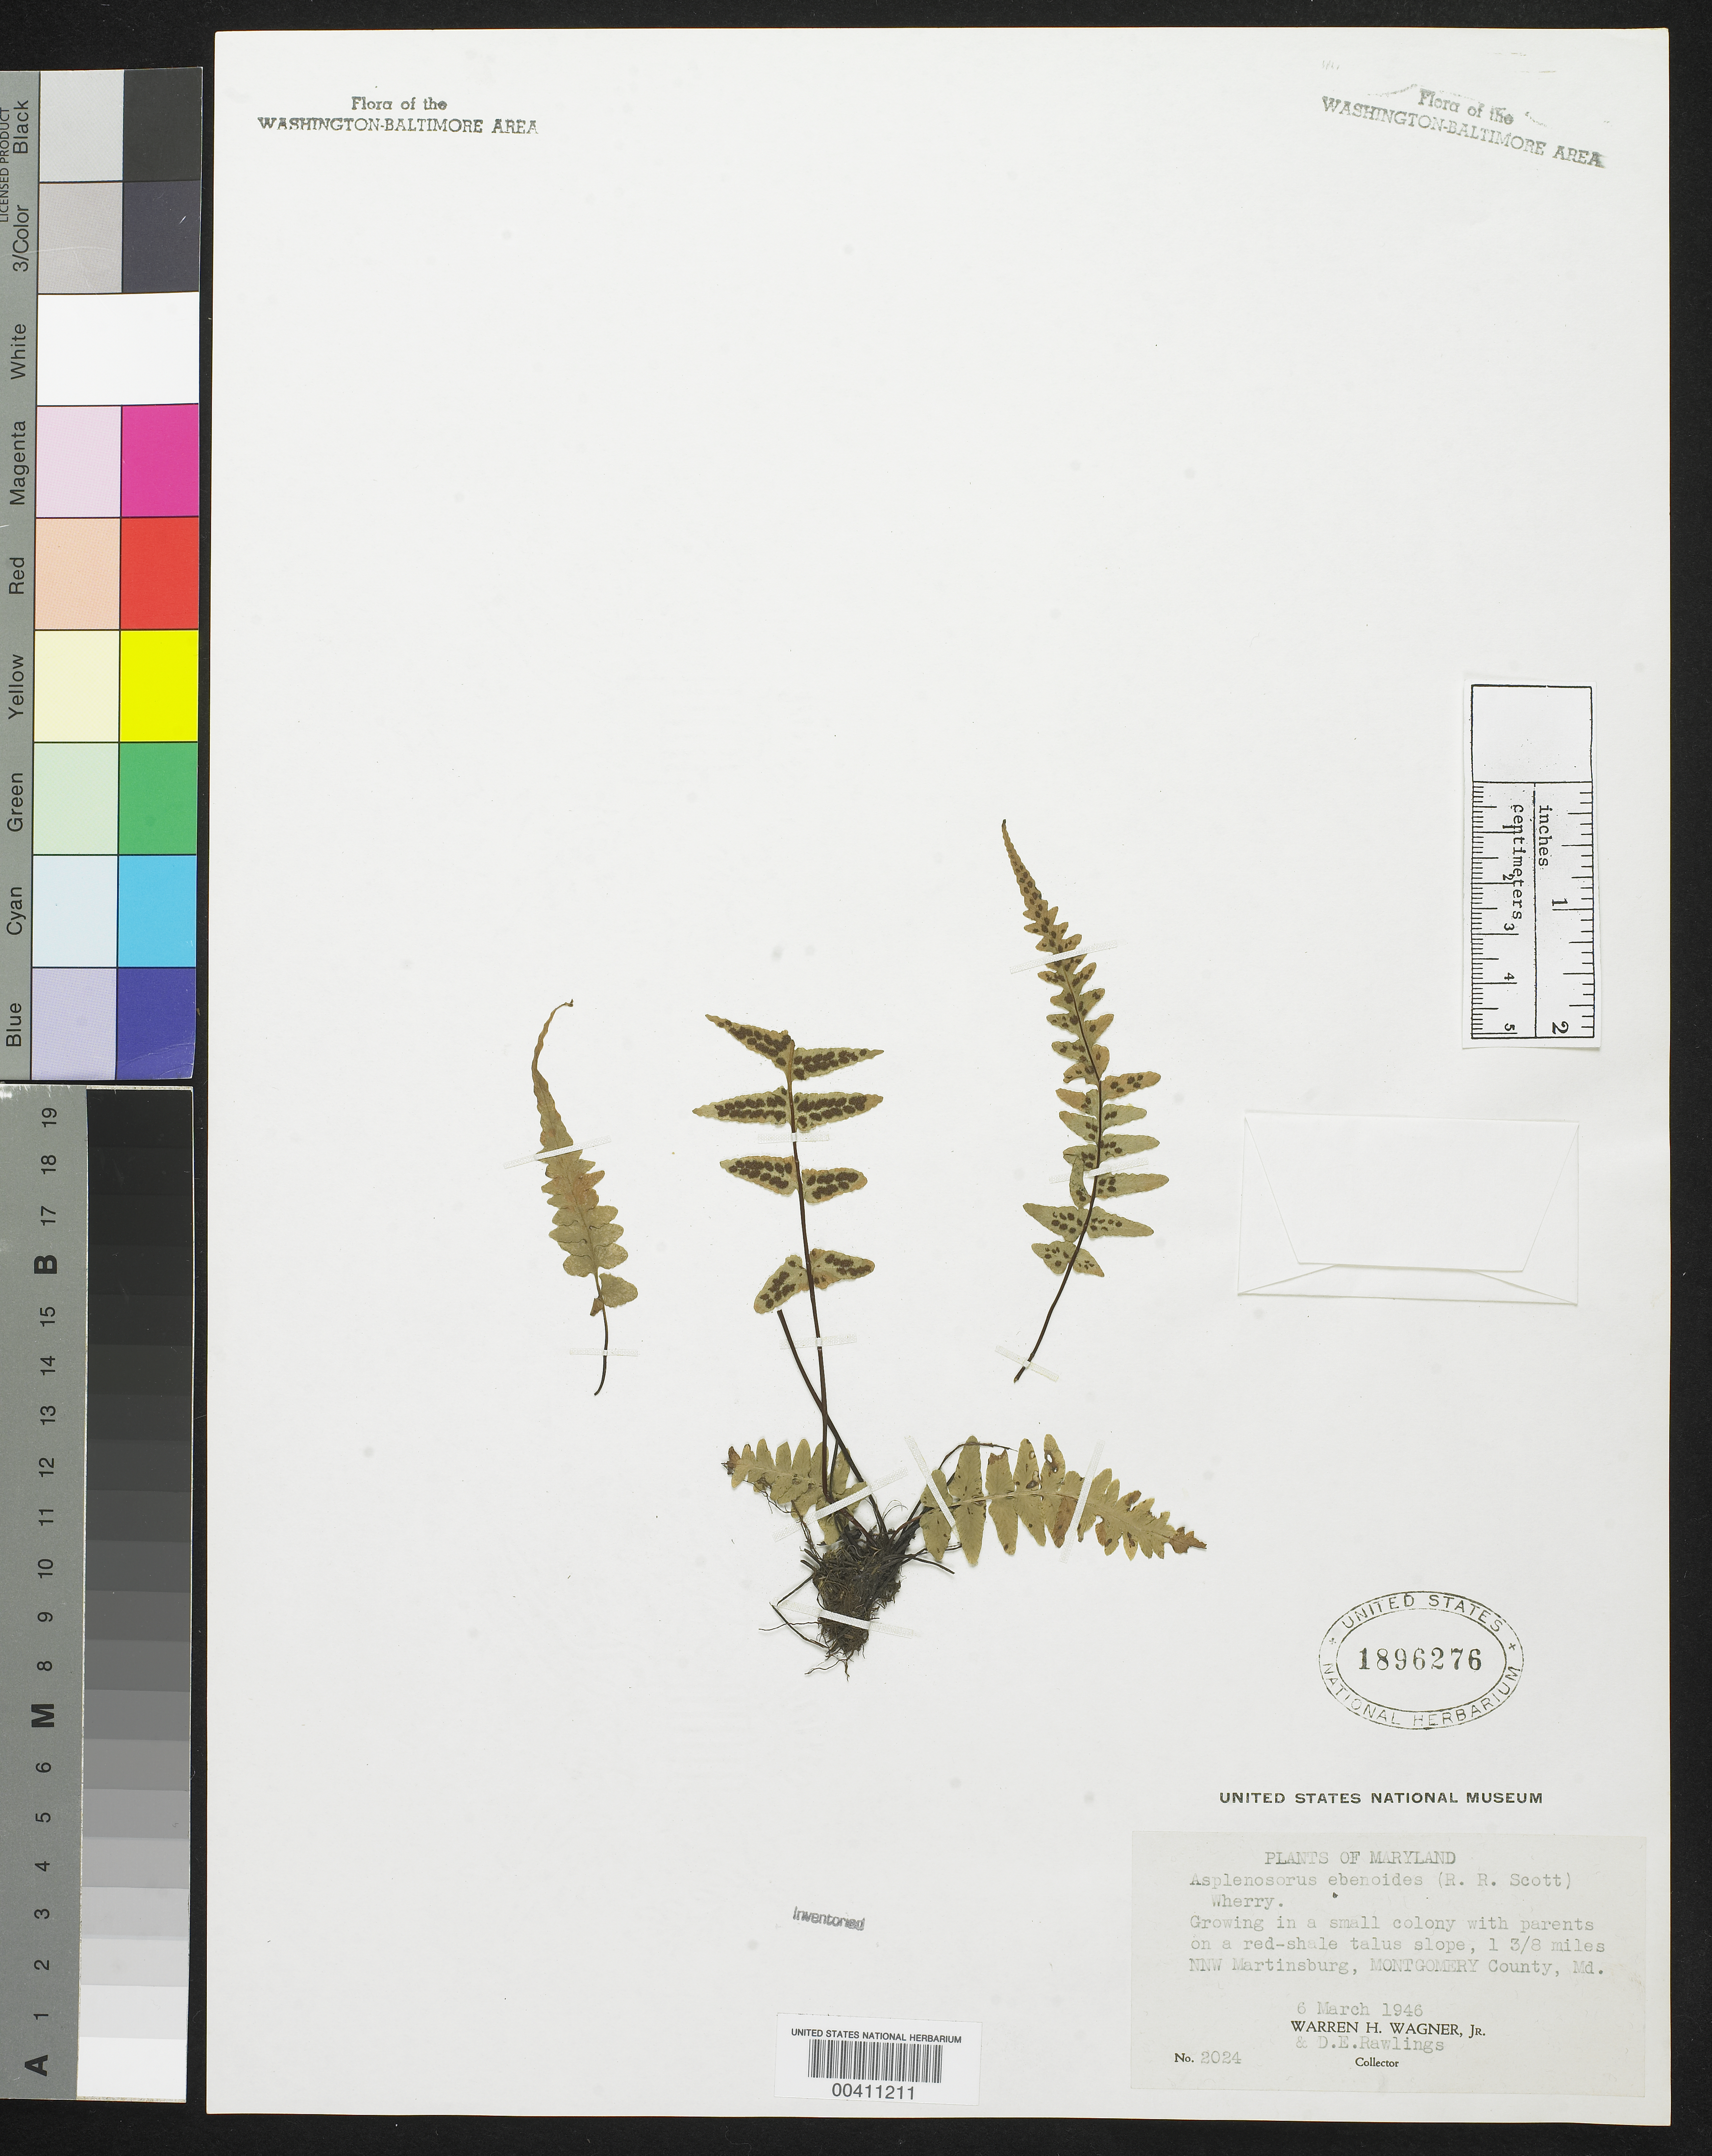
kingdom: Plantae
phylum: Tracheophyta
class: Polypodiopsida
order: Polypodiales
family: Aspleniaceae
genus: Asplenium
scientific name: Asplenium x ebenoides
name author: R.R. Scott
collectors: W. H. Wagner & D. Rawlings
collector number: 2024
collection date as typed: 06 Mar 1946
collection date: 1946-03-06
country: United States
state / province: Maryland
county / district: Montgomery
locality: North-northwest of Martinsburg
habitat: Red-shale talus slope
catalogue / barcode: US 1896276